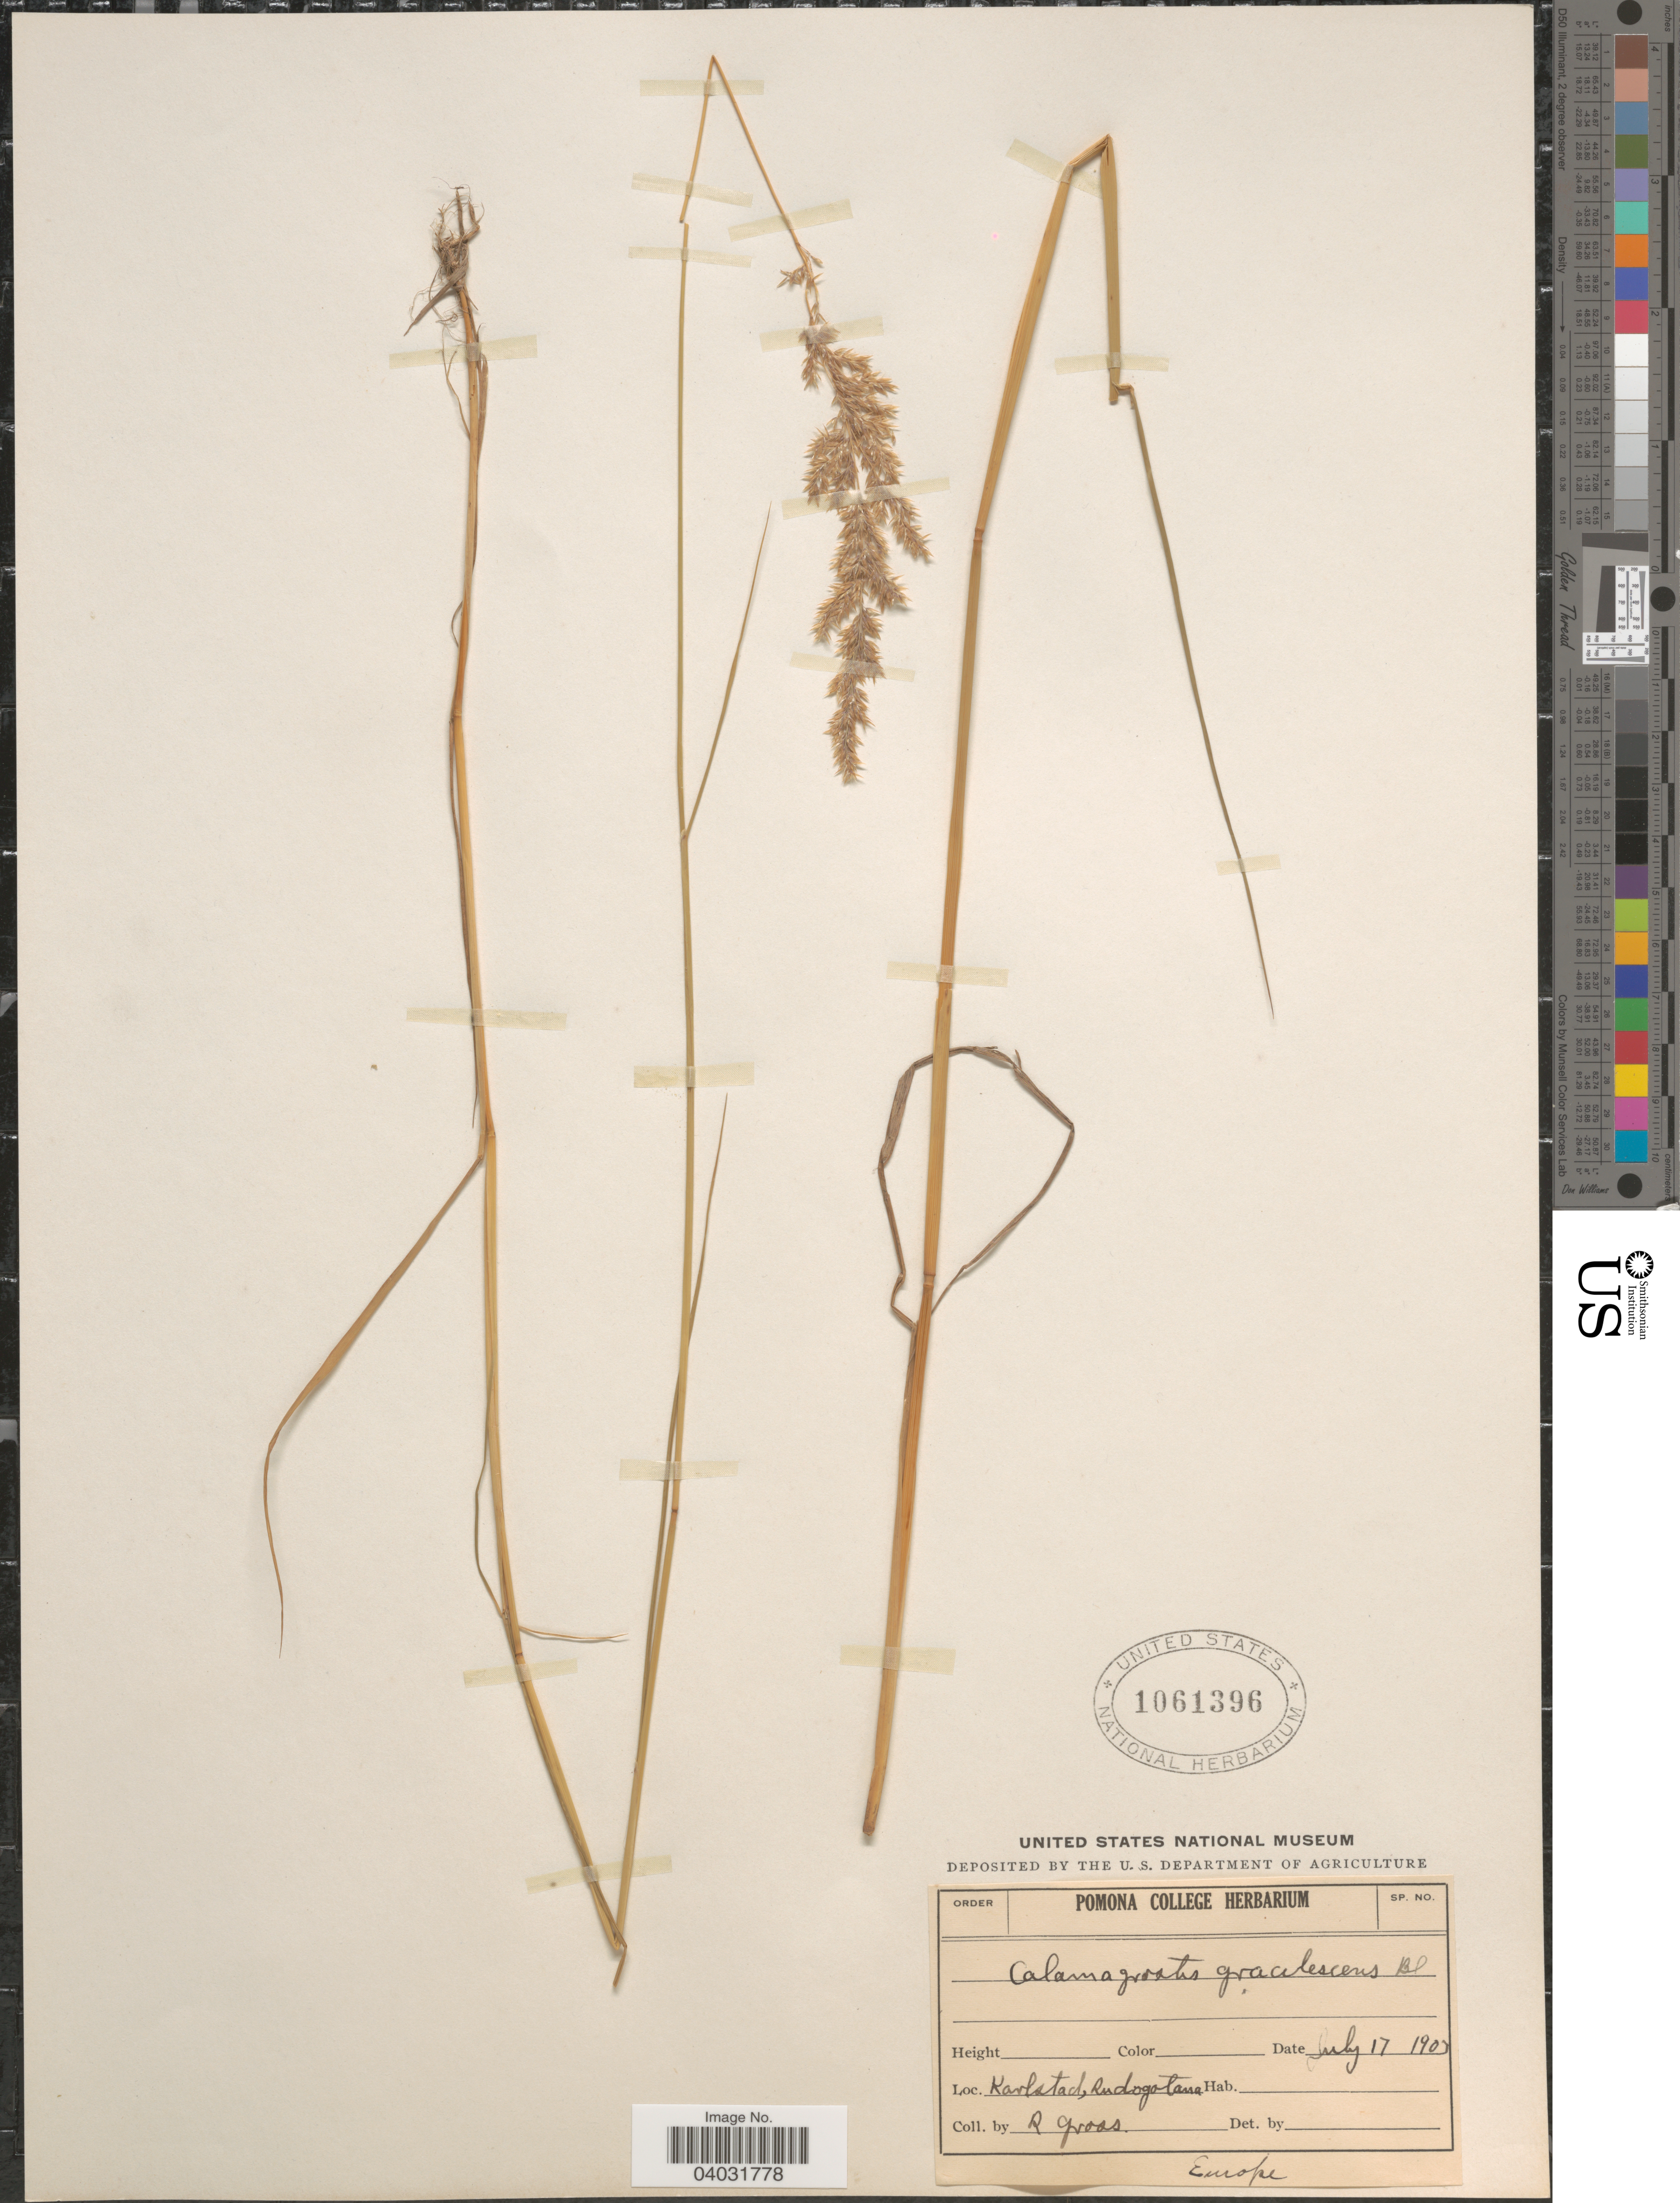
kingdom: Plantae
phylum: Tracheophyta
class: Liliopsida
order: Poales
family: Poaceae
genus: Calamagrostis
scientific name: Calamagrostis x gracilescens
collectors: R. Gross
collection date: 1903-07-17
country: Sweden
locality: Karlstad, Rudogotana. Europe.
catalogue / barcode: US 1061396